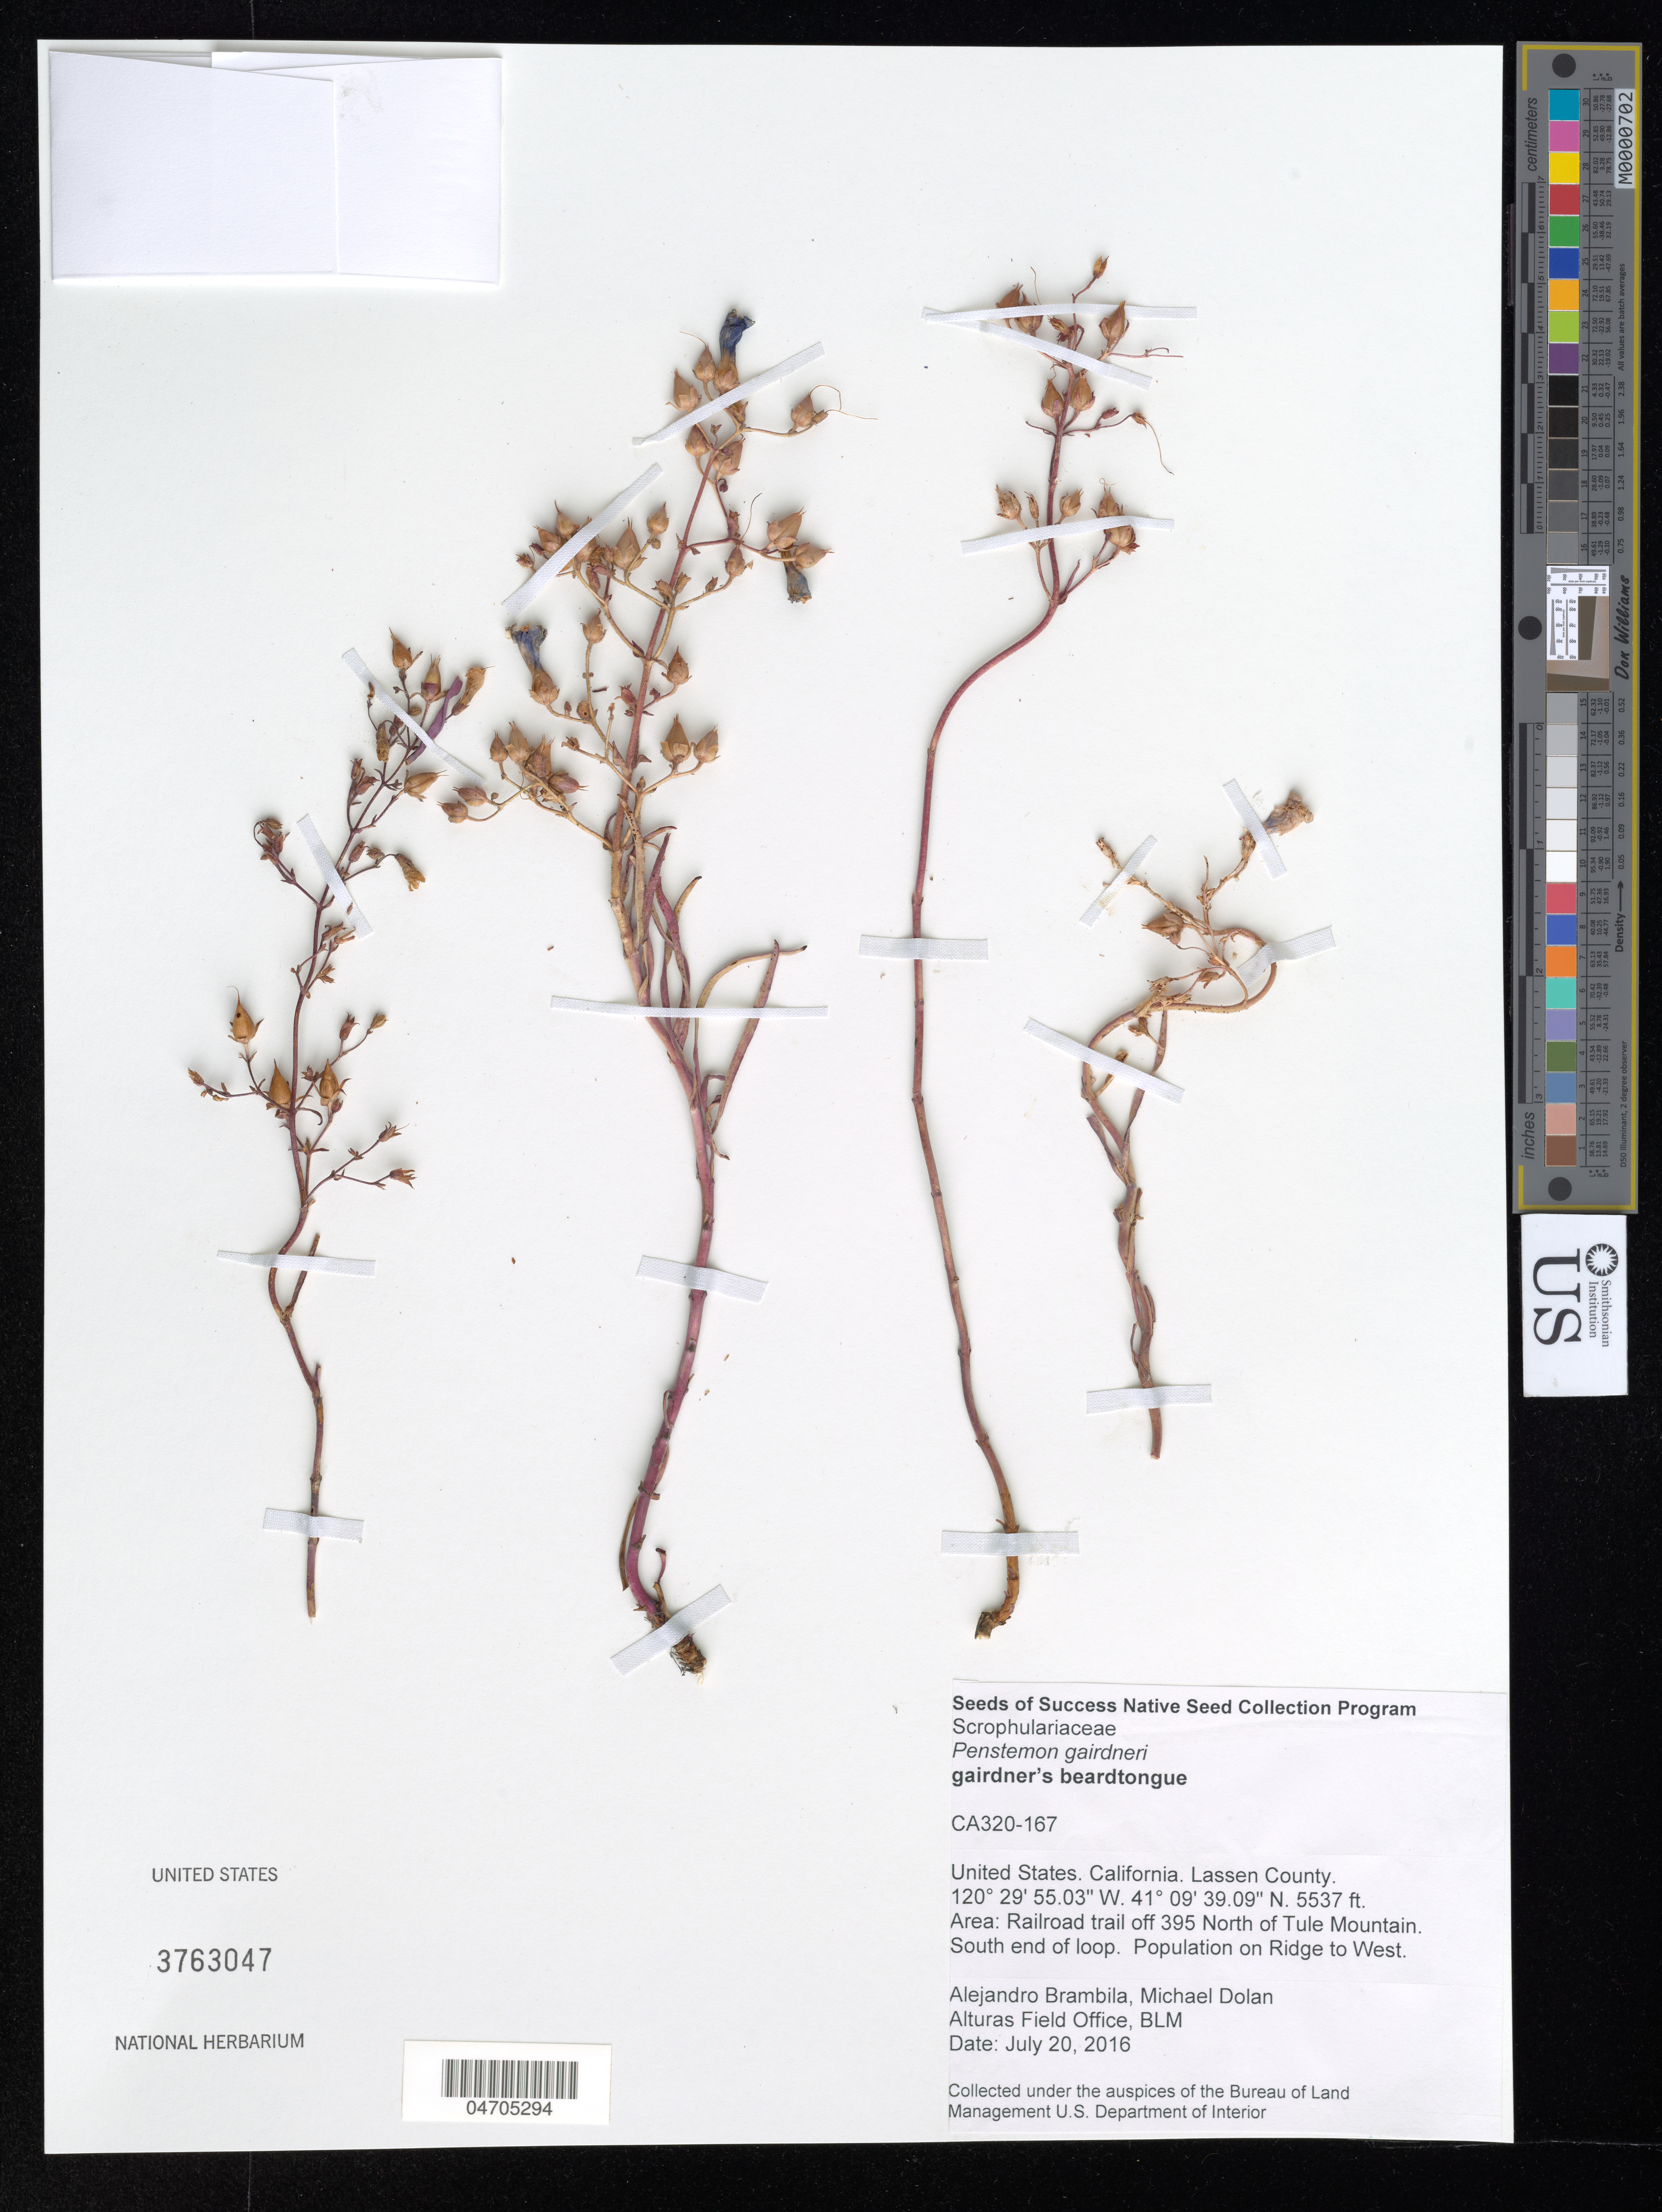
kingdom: Plantae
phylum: Tracheophyta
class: Magnoliopsida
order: Lamiales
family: Plantaginaceae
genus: Penstemon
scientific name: Penstemon gairdneri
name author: Hook.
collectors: A. Brambila & M. Dolan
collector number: CA320-167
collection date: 2016-07-20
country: United States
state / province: California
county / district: Lassen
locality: Lassen County. Area: Railroad trail off 395 North of Tule Mountain. South end of loop. Population on Ridge to West.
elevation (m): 1688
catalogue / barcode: US 3763047